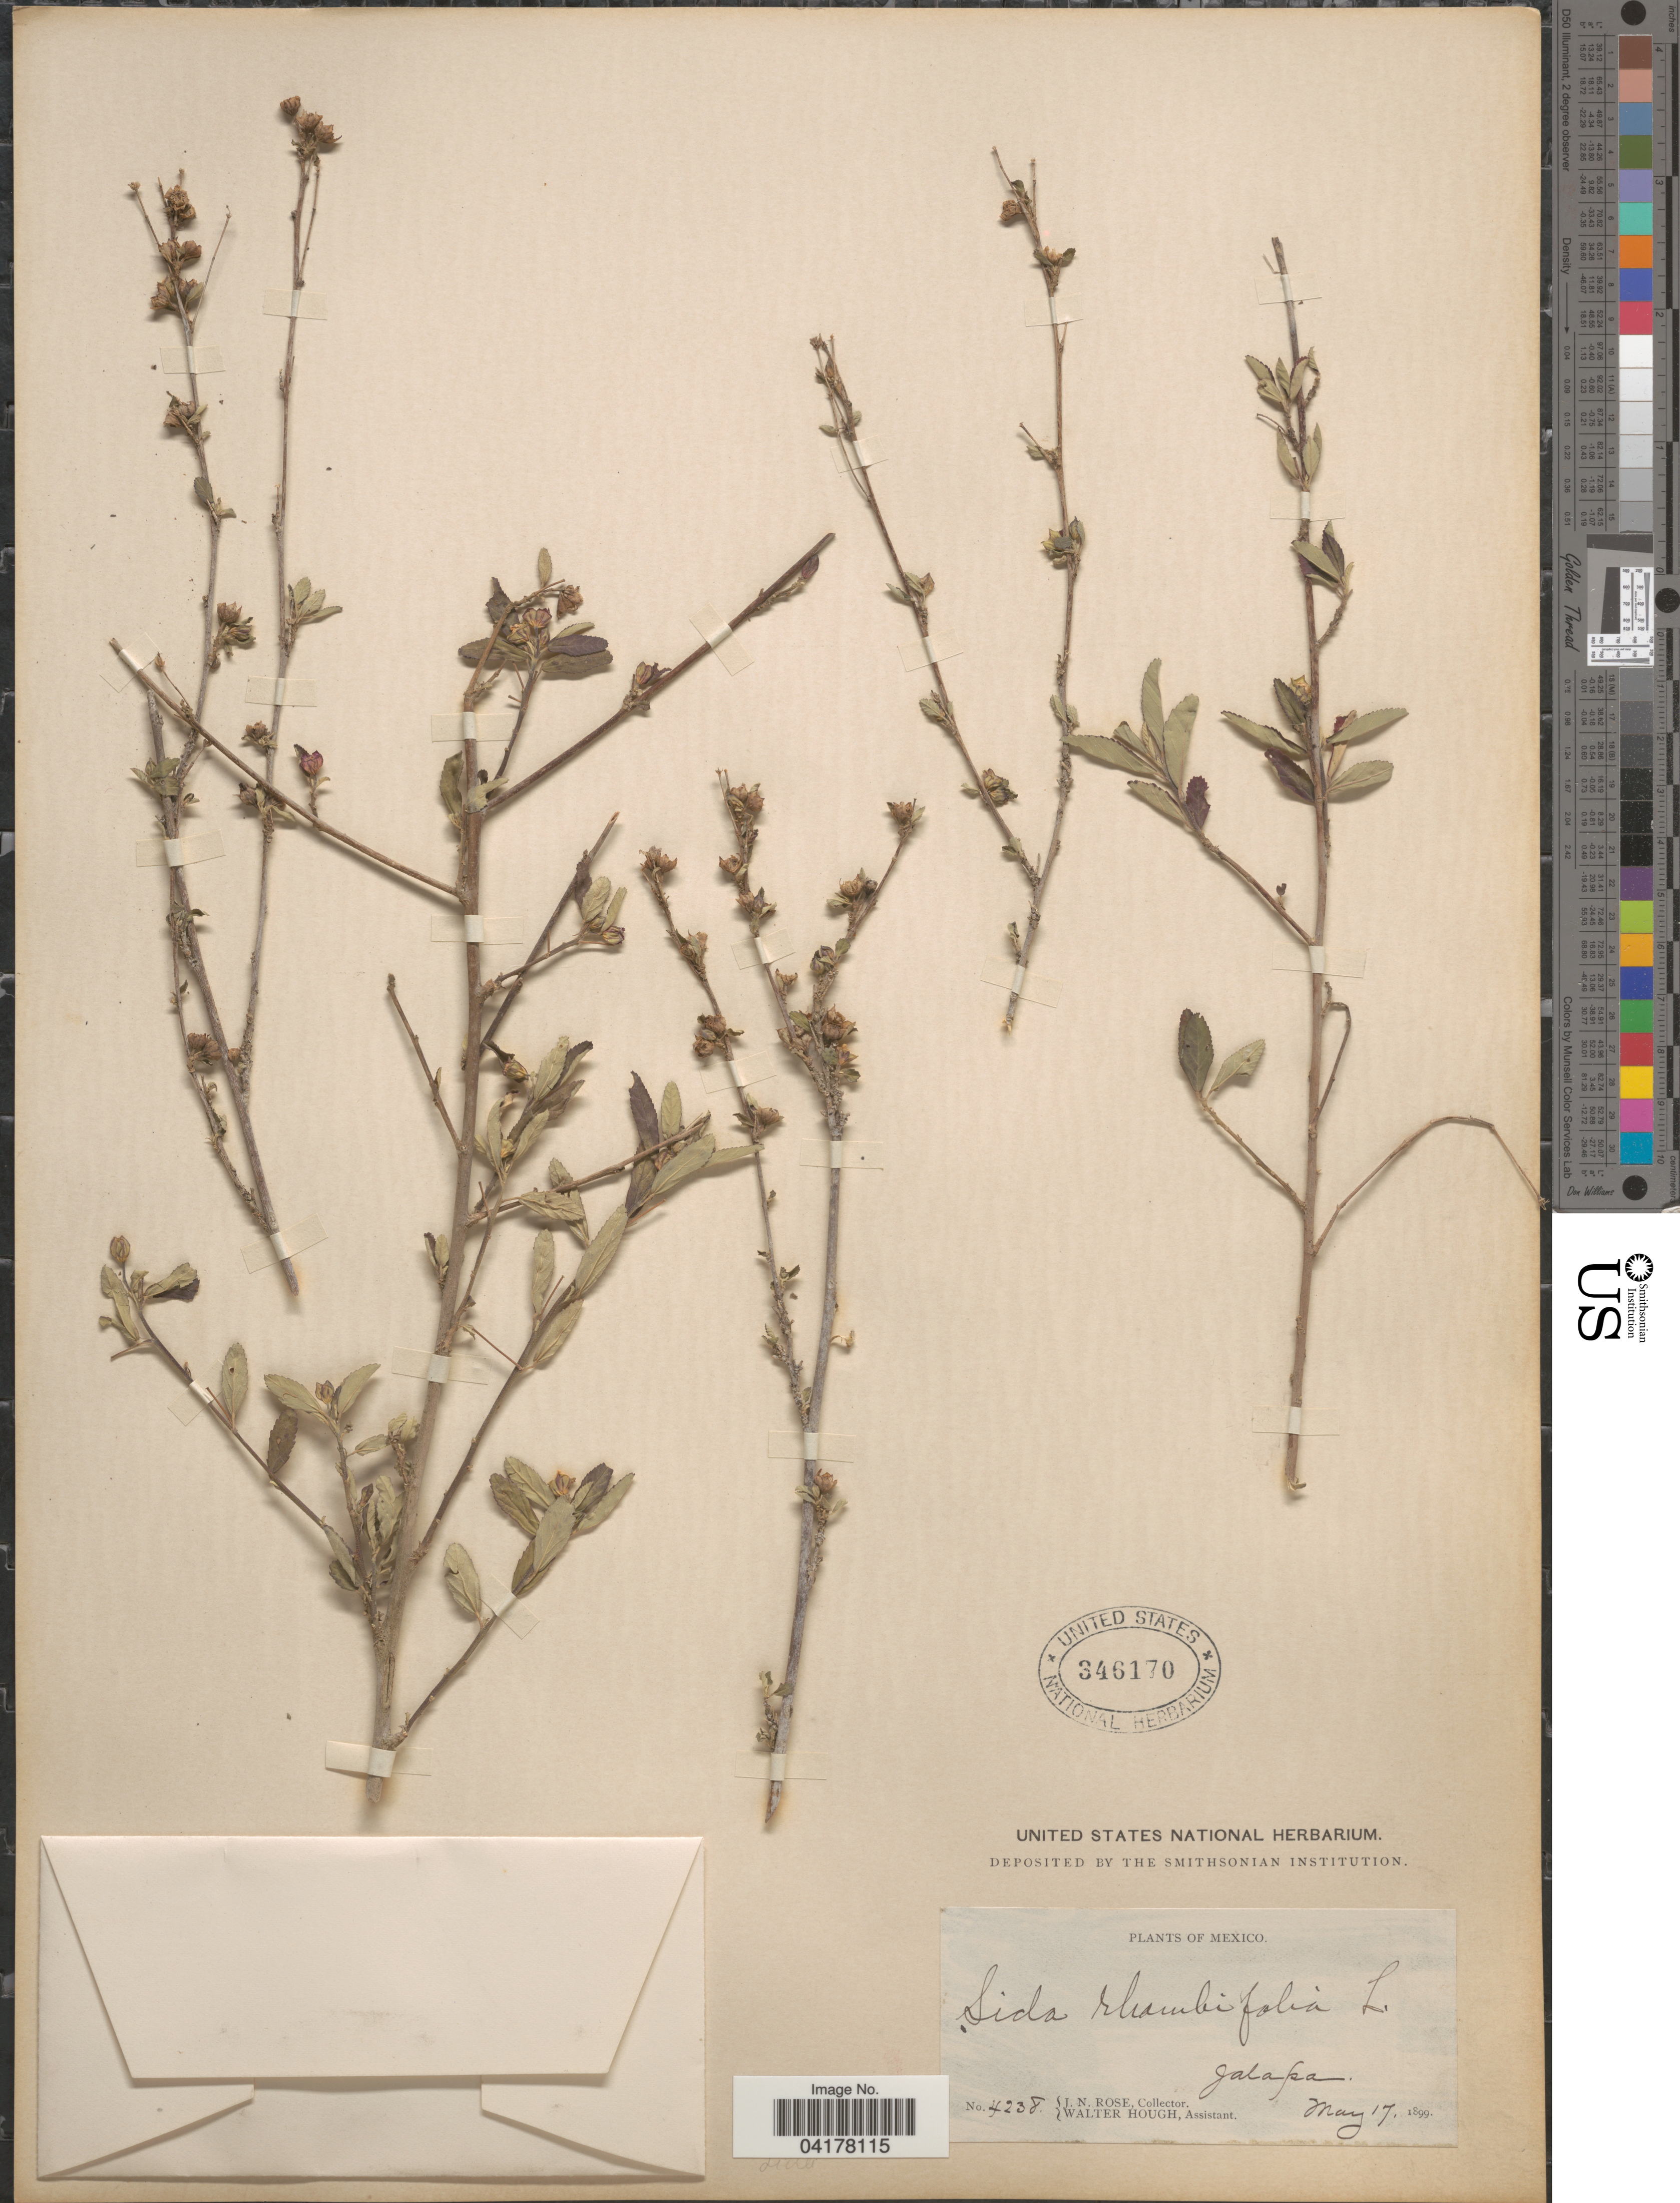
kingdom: Plantae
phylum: Tracheophyta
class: Magnoliopsida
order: Malvales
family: Malvaceae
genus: Sida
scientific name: Sida rhombifolia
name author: L.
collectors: J. N. Rose & W. Hough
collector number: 4238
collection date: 1899-05-17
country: Guatemala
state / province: Jalapa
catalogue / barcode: US 346170